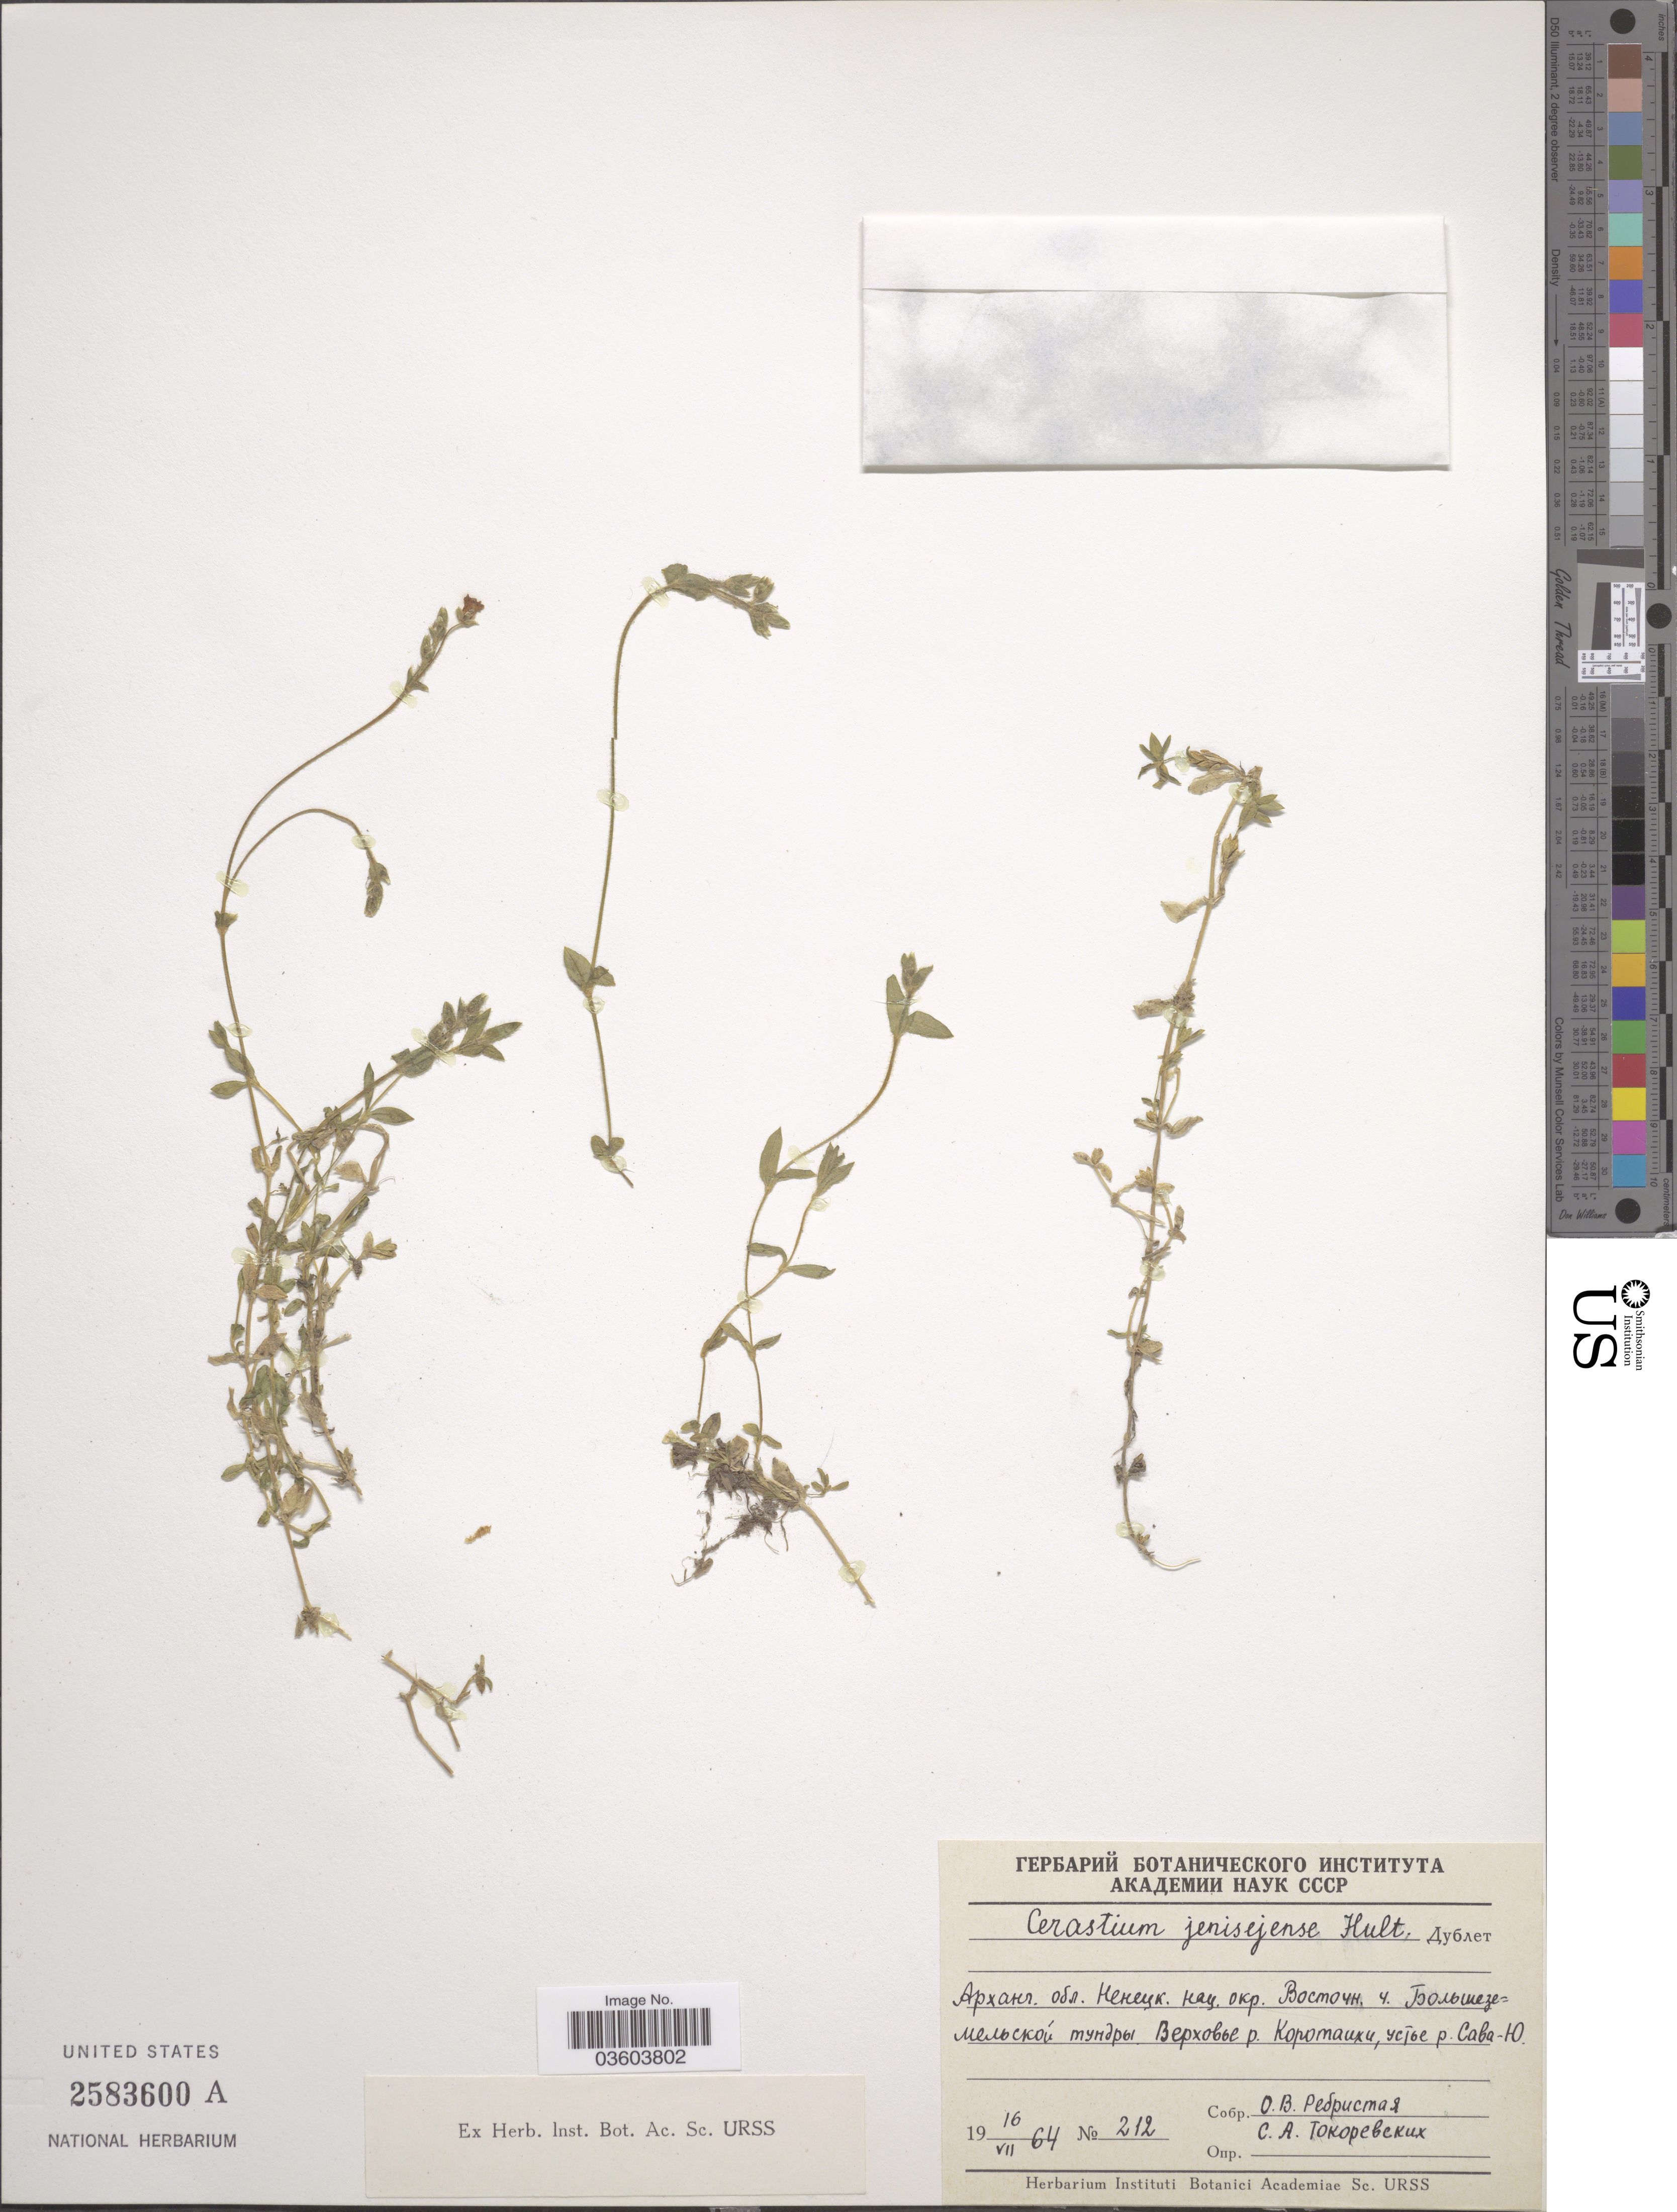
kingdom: Plantae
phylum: Tracheophyta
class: Magnoliopsida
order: Caryophyllales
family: Caryophyllaceae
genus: Cerastium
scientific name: Cerastium jenisejense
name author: Hultén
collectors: O. Rebristaya & S. Tokarevskikh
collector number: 212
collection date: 1964-07-16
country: Russian Federation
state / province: Arkhangelsk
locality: Nenets Autonomus Okrug, Upper of river Korotaikha, mouth of river Sava-U.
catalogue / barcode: US 2583600A